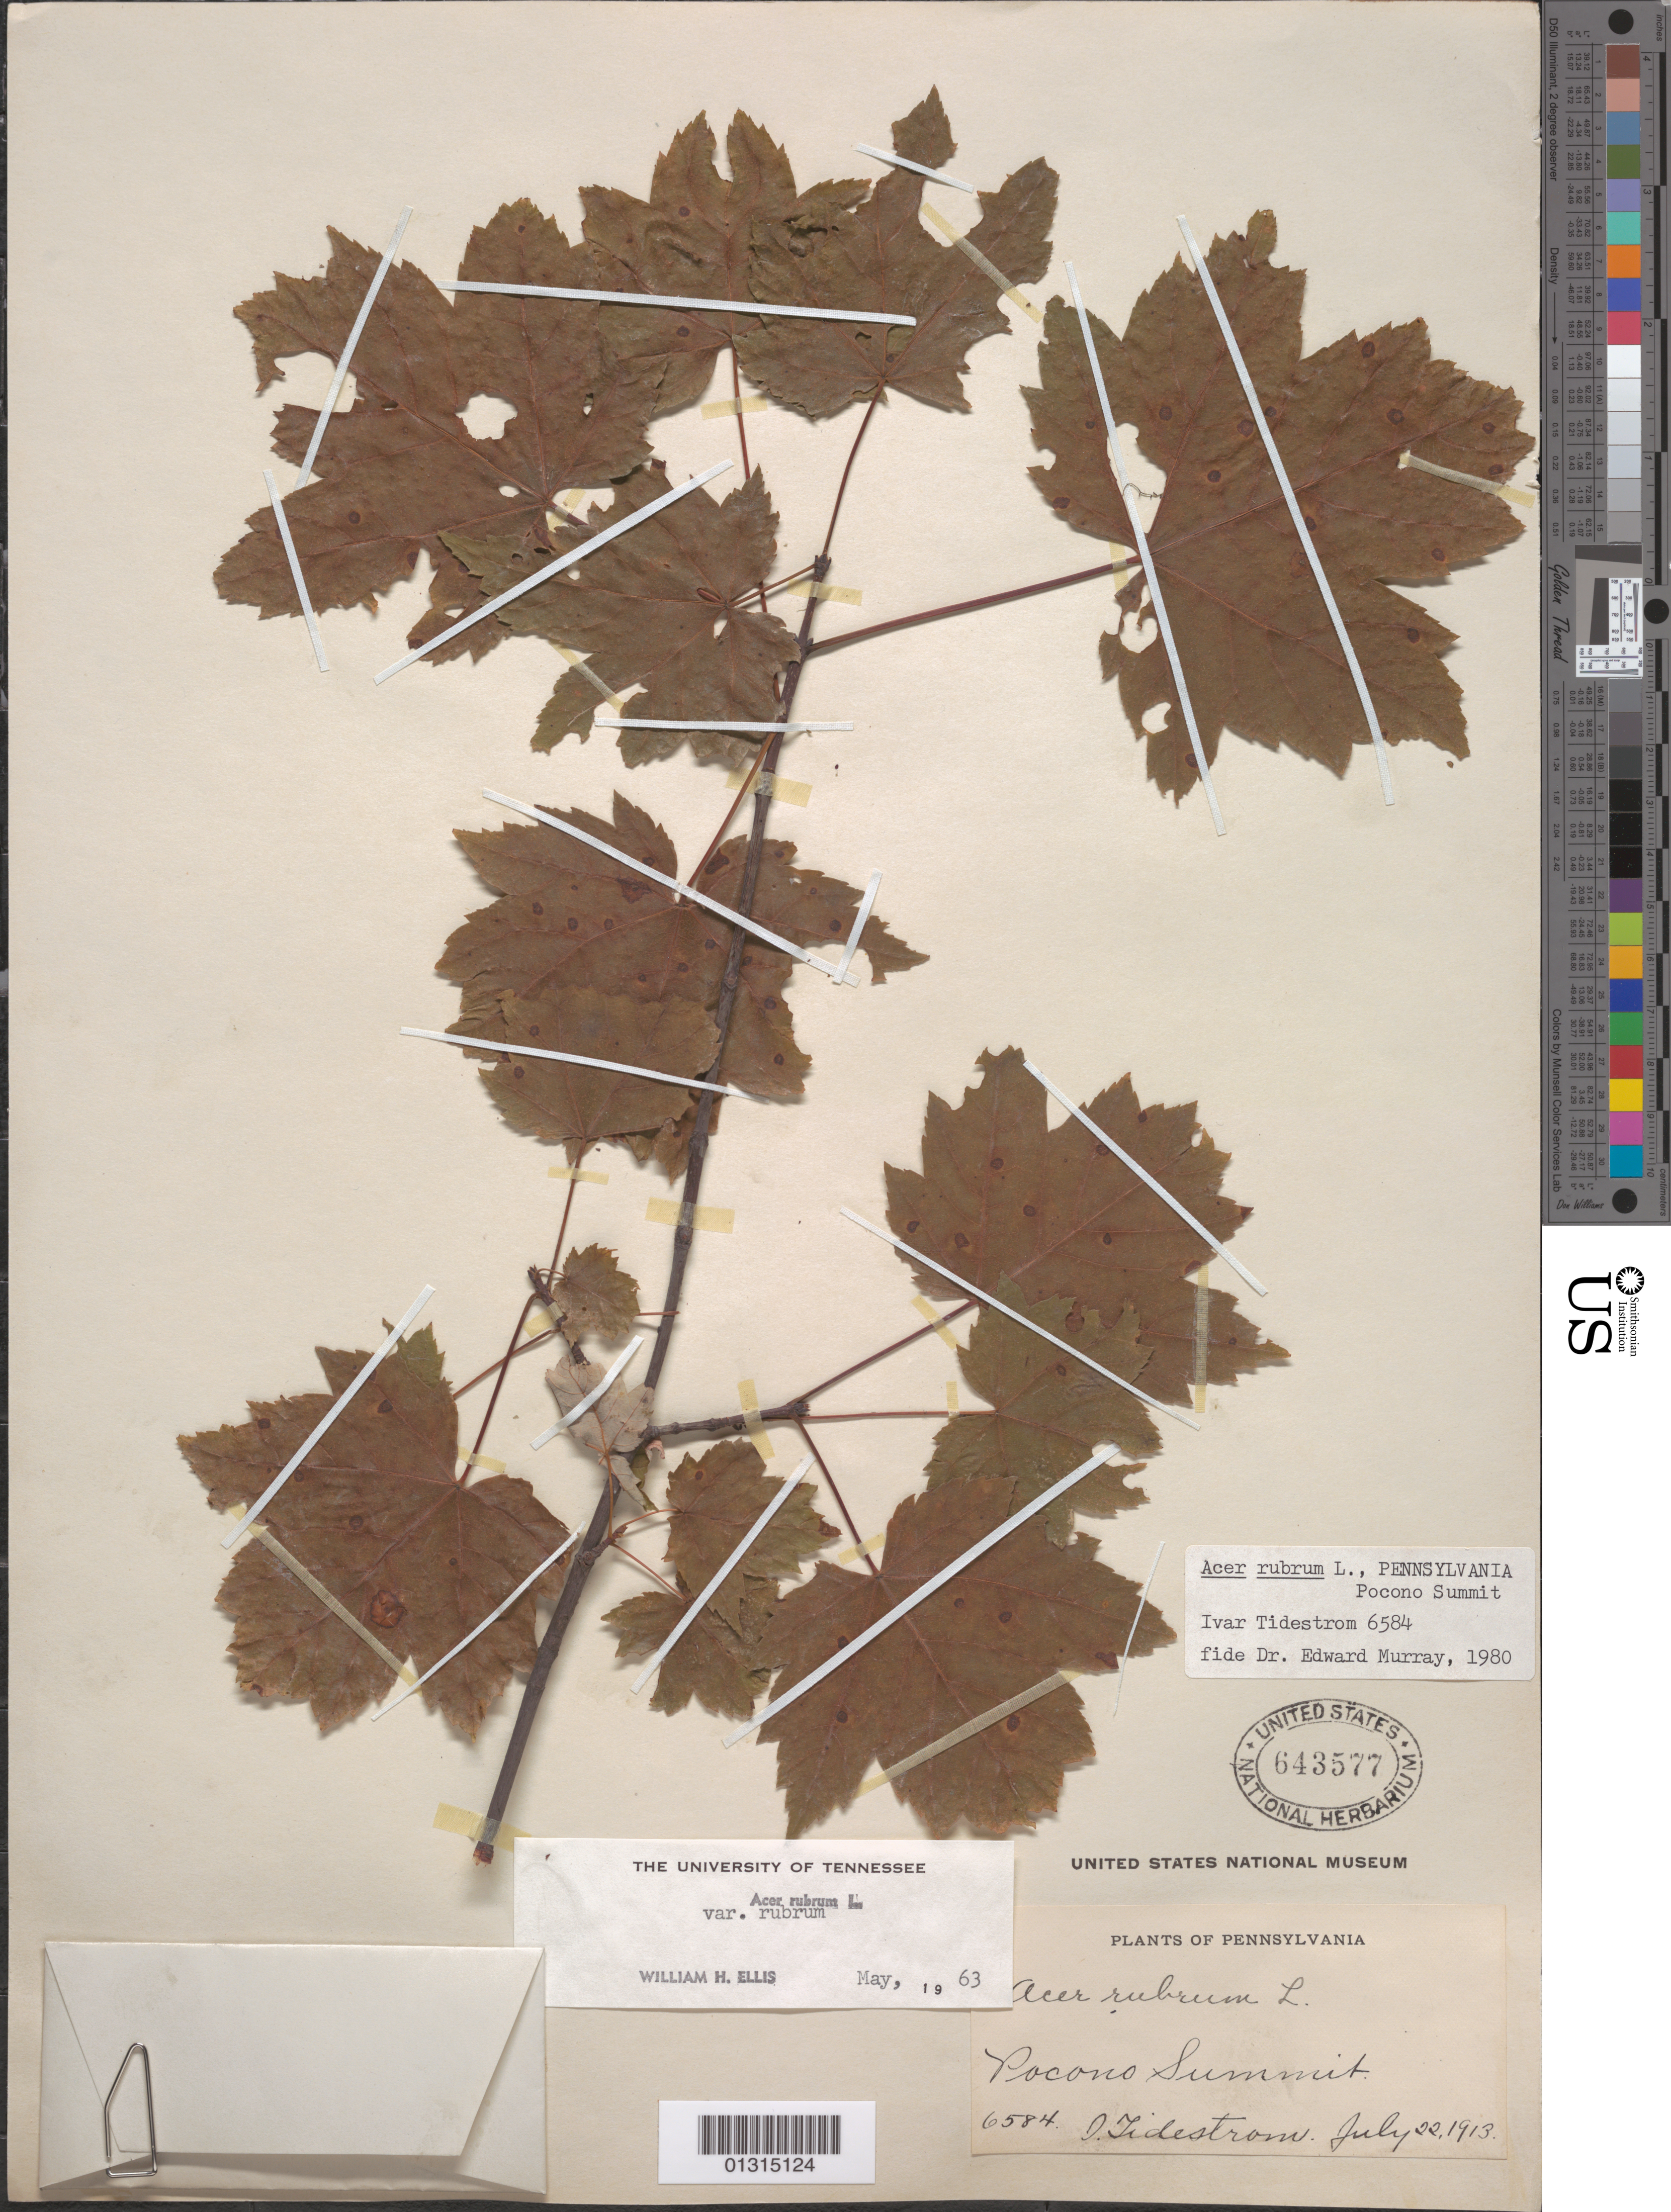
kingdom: Plantae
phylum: Tracheophyta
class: Magnoliopsida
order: Sapindales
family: Sapindaceae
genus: Acer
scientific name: Acer rubrum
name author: L.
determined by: Ellis, W. H.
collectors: I. F. Tidestrom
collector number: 6584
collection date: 1913-07-22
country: United States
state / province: Pennsylvania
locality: Pocono Summit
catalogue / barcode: US 643577